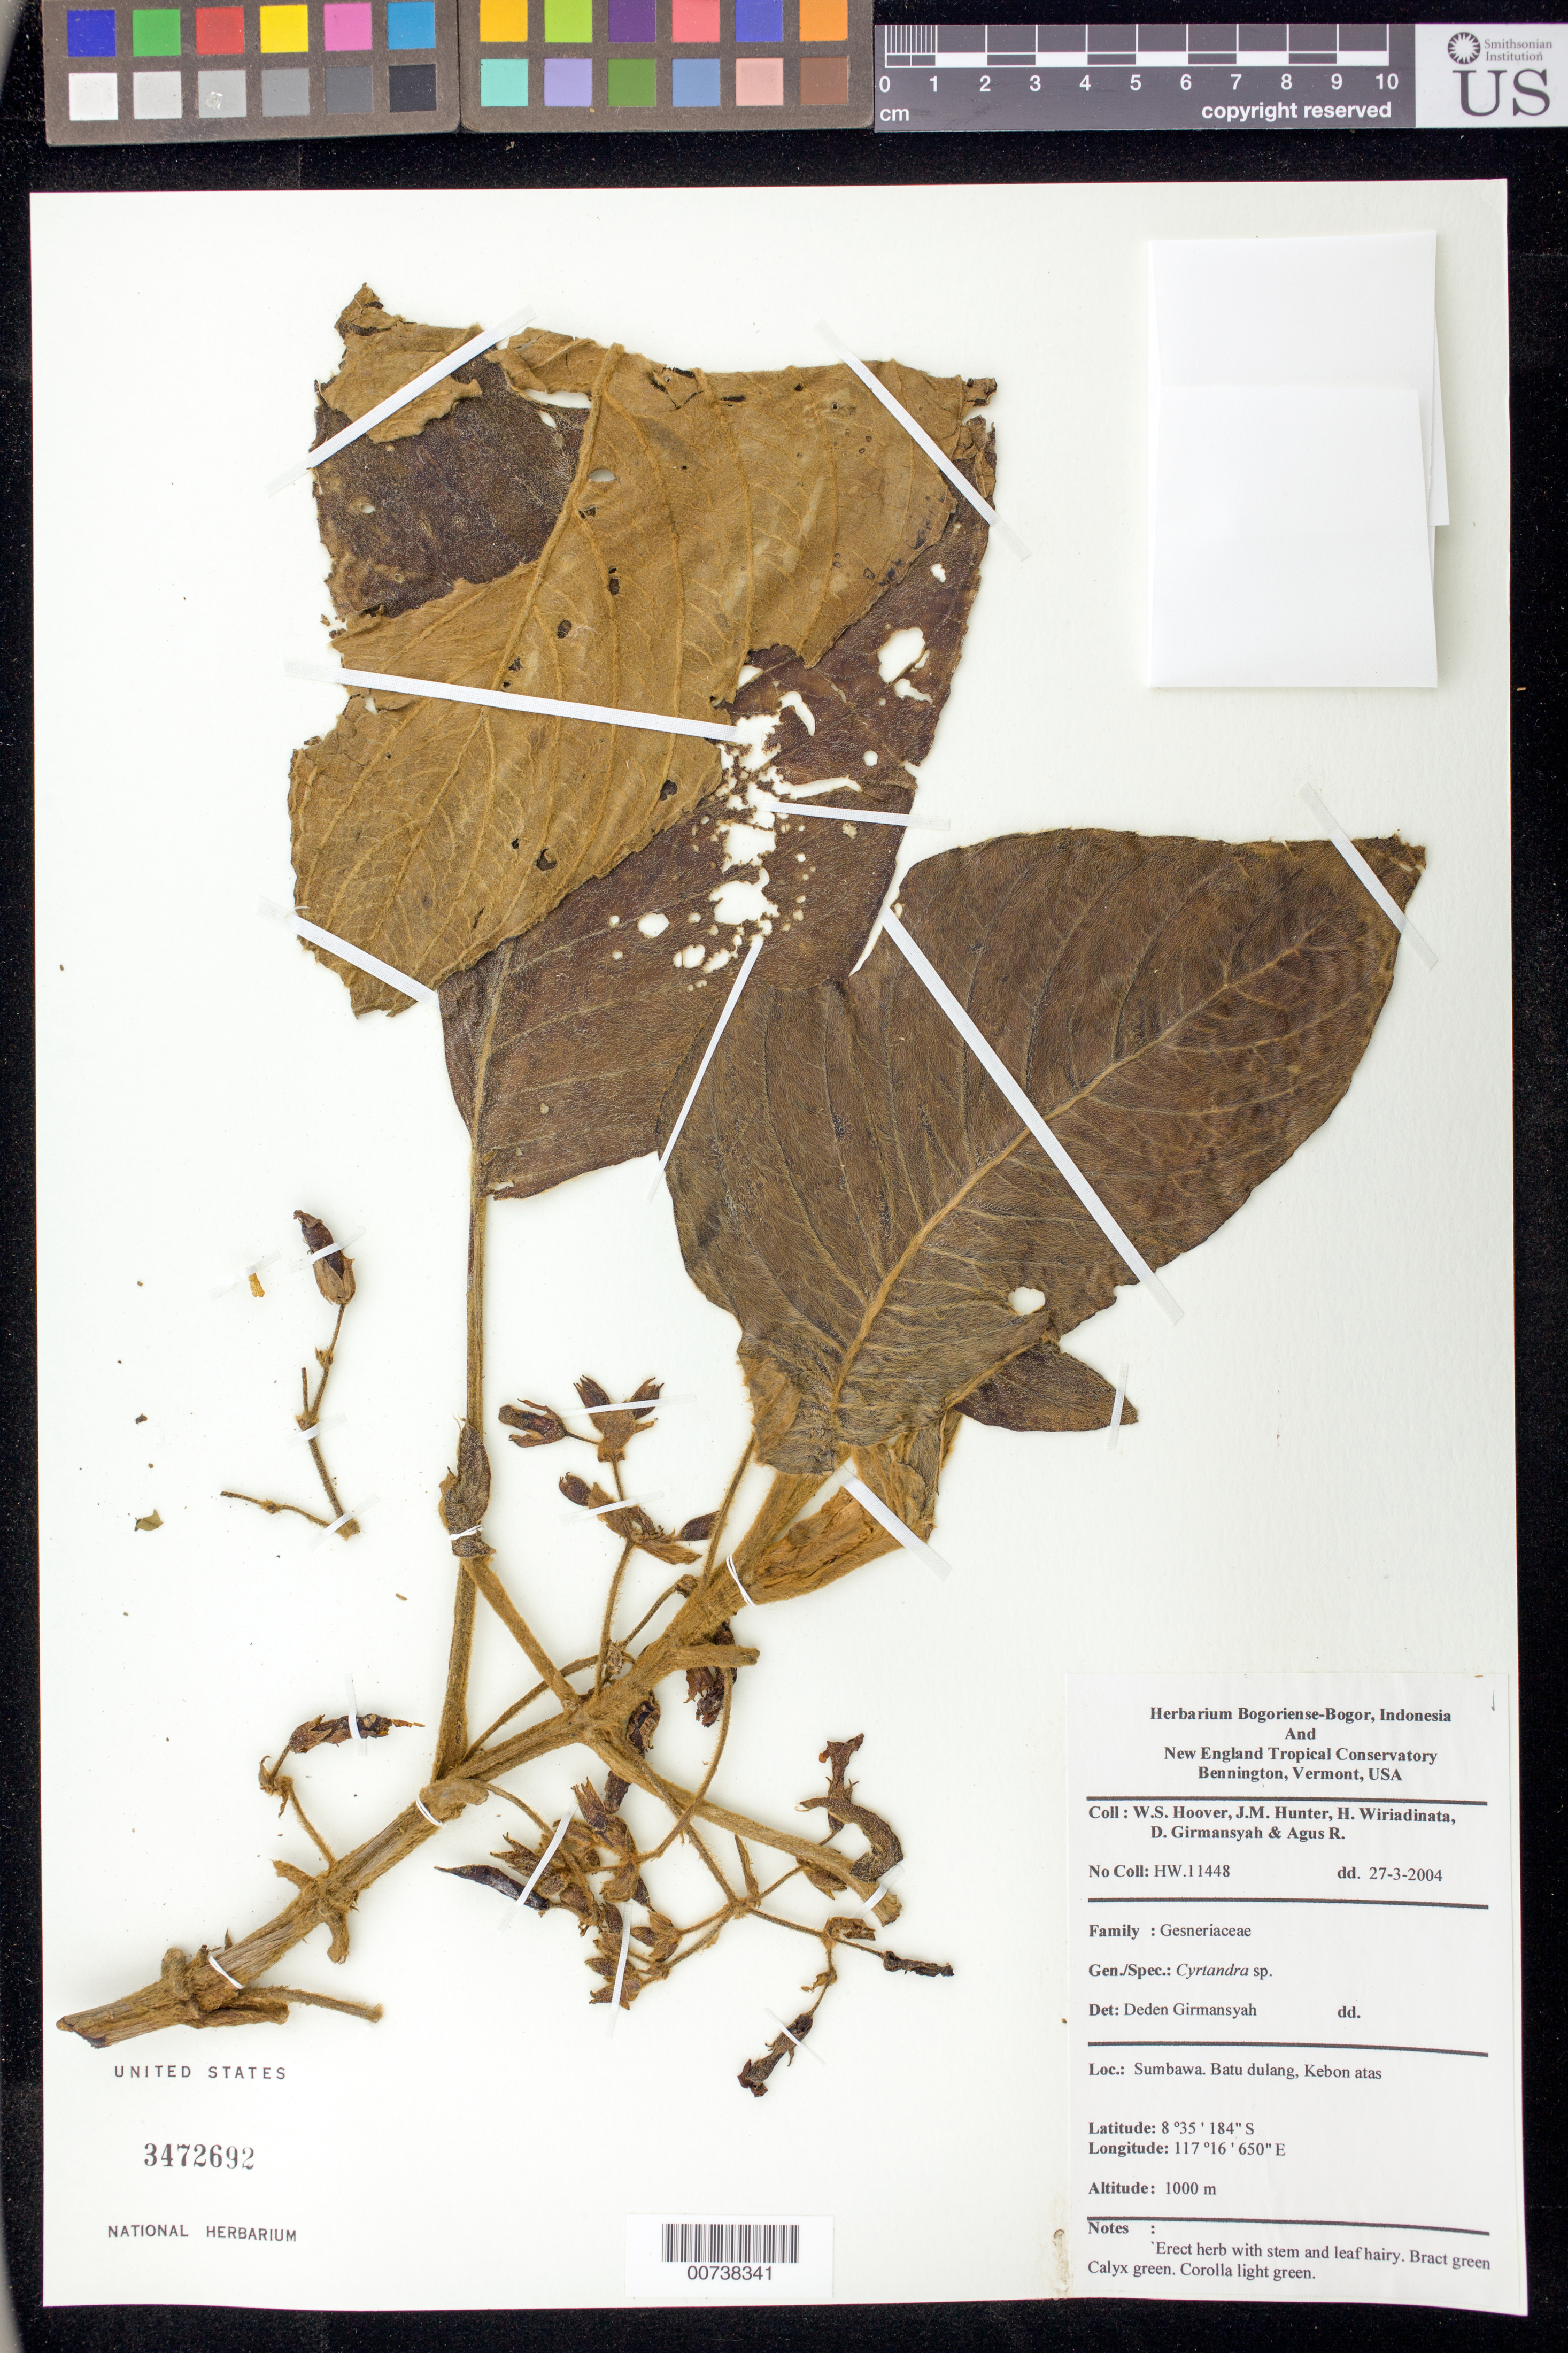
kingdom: Plantae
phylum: Tracheophyta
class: Magnoliopsida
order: Lamiales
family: Gesneriaceae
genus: Cyrtandra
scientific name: Cyrtandra sp.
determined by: Girmansyah, D.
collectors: W. S. Hoover, J. Hunter, H. Wiriadinata, D. Girmansyah & R. Agus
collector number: HW 11448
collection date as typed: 27 Mar 2004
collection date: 2004-03-27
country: Indonesia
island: Sumbawa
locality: Sumbawa, Batu dulang, Kebon atas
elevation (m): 1000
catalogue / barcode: US 3472692